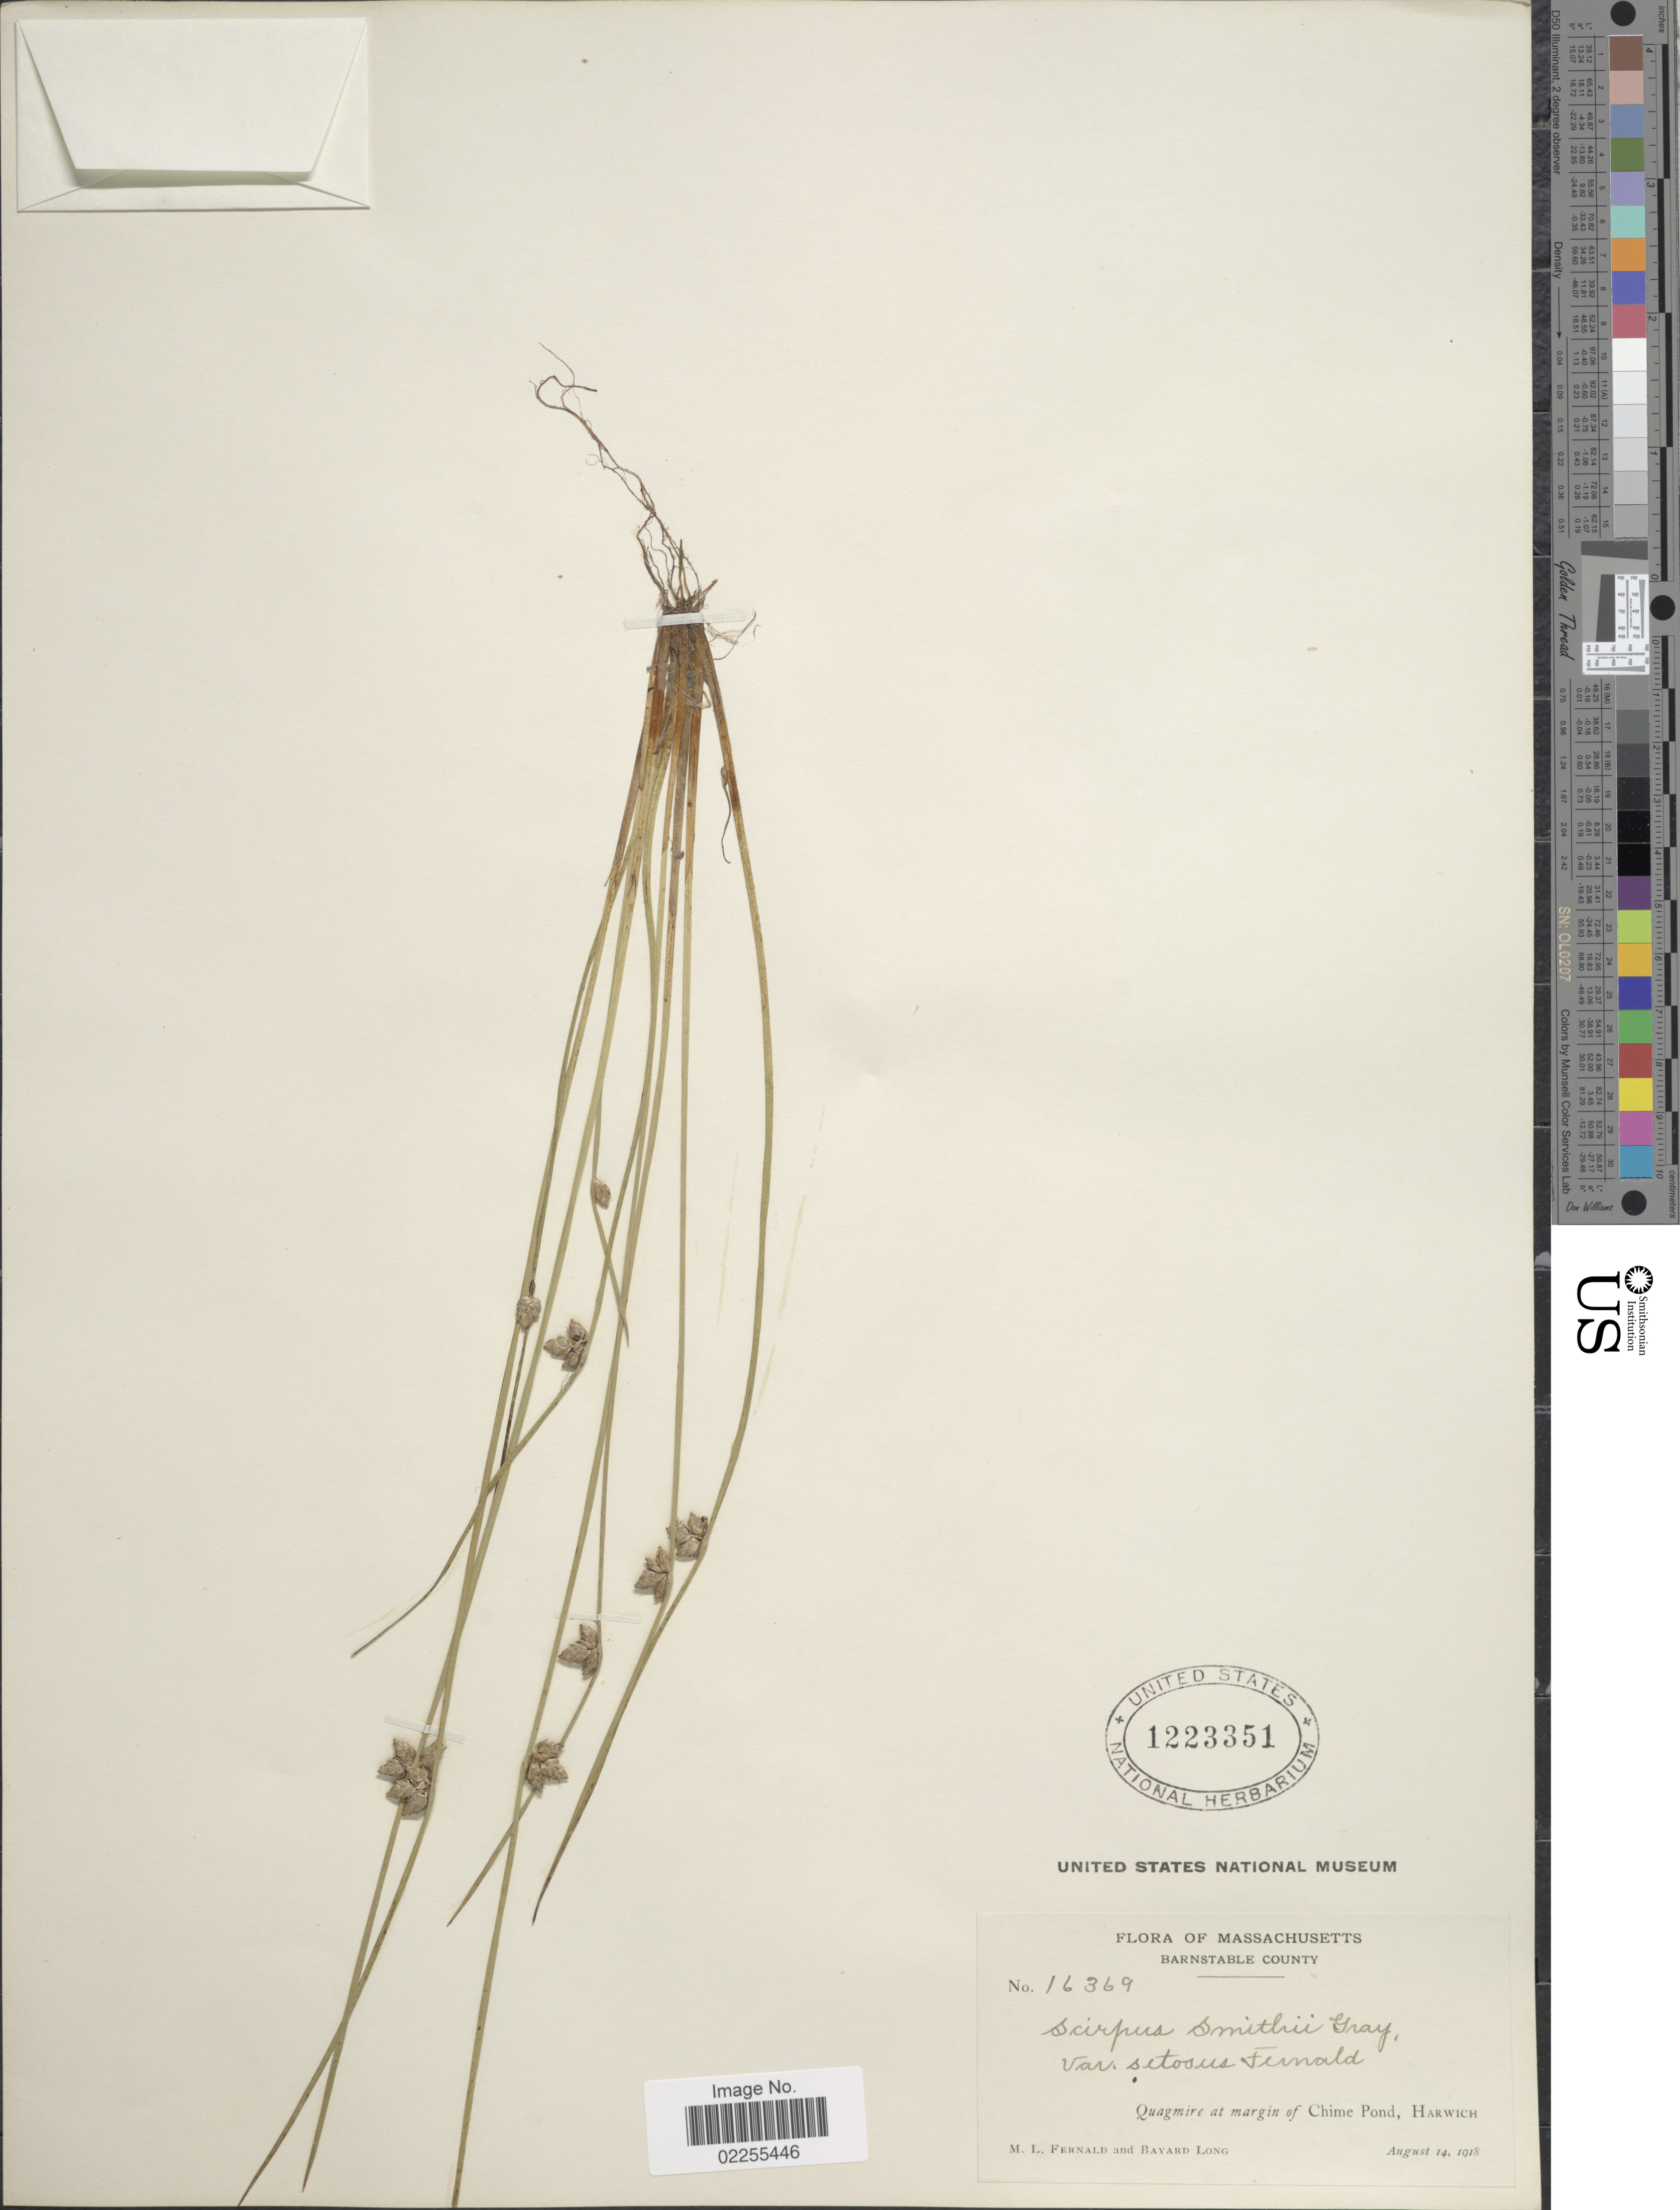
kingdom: Plantae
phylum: Tracheophyta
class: Liliopsida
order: Poales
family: Cyperaceae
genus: Schoenoplectus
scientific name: Schoenoplectus smithii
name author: (A. Gray) Soják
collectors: M. L. Fernald & B. Long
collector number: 16369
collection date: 1918-08-14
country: United States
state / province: Massachusetts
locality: Barnstable County, Quagmire at margin of Chime Pond, Harwich.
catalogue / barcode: US 1223351